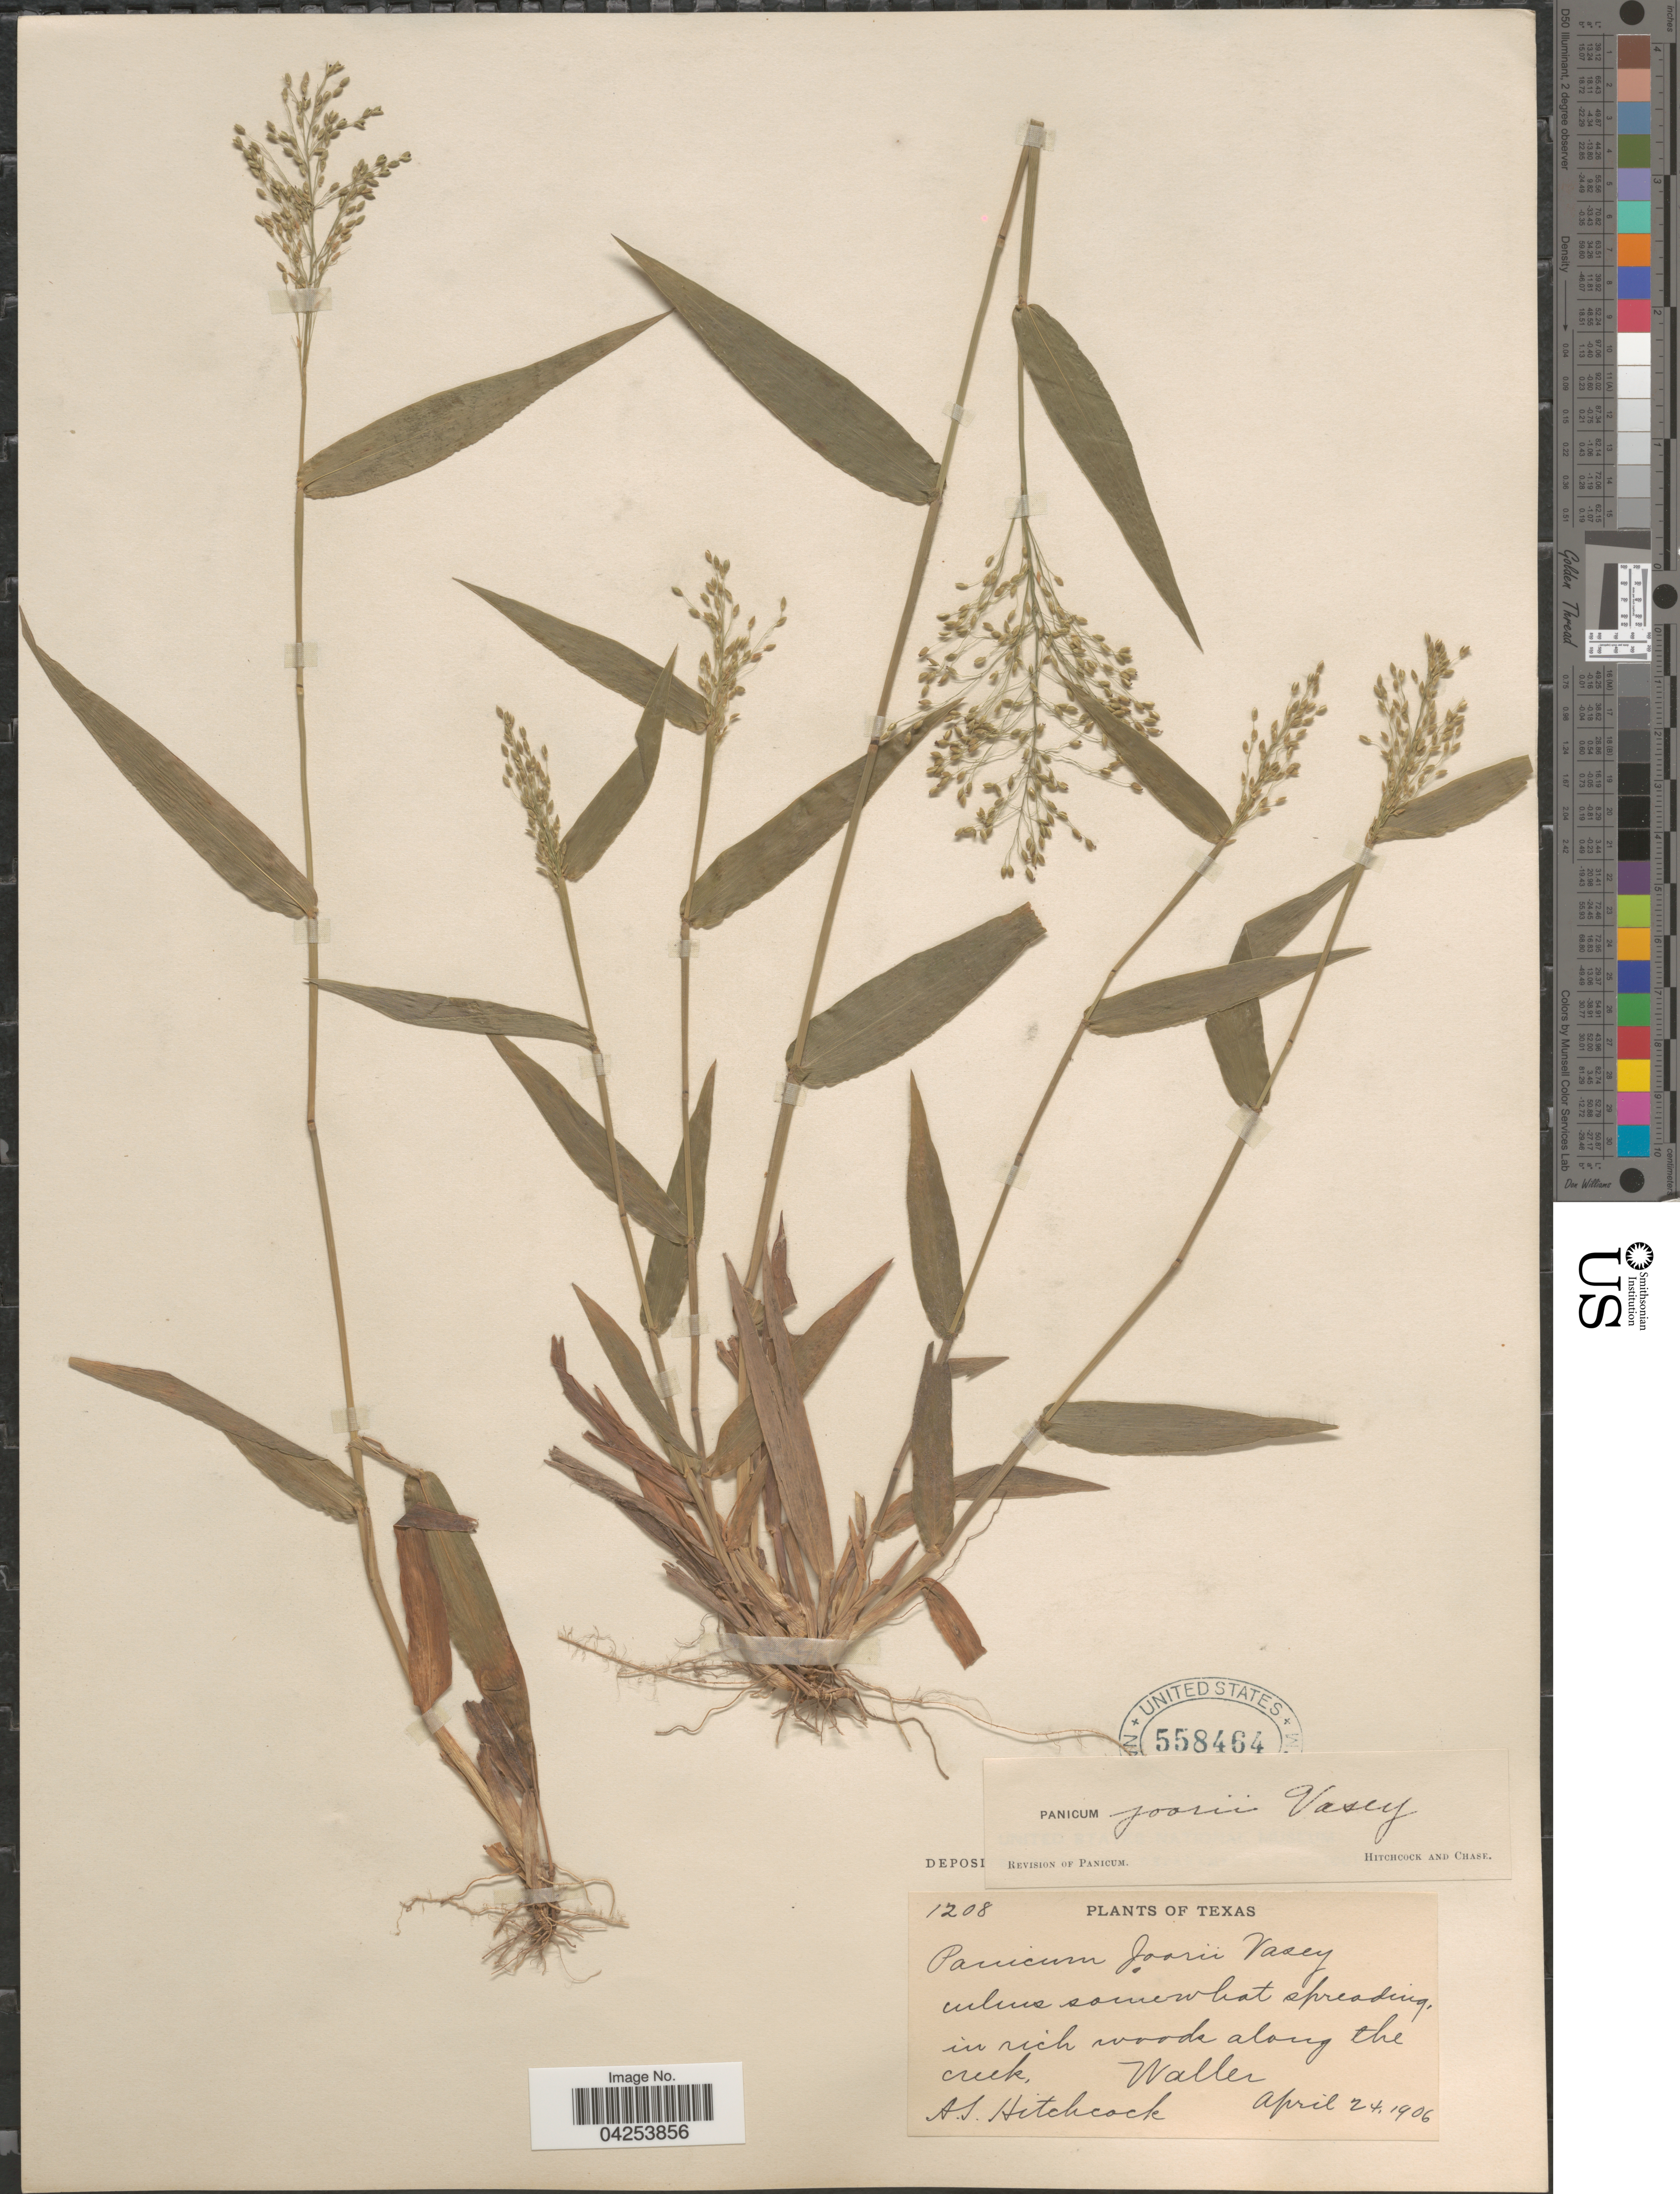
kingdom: Plantae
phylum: Tracheophyta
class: Liliopsida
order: Poales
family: Poaceae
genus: Dichanthelium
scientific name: Dichanthelium commutatum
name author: (Schult.) Gould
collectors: A. S. Hitchcock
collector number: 1208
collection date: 1906-04-24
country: United States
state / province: Texas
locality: In rich woods along the creek, Waller.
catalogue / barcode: US 558464